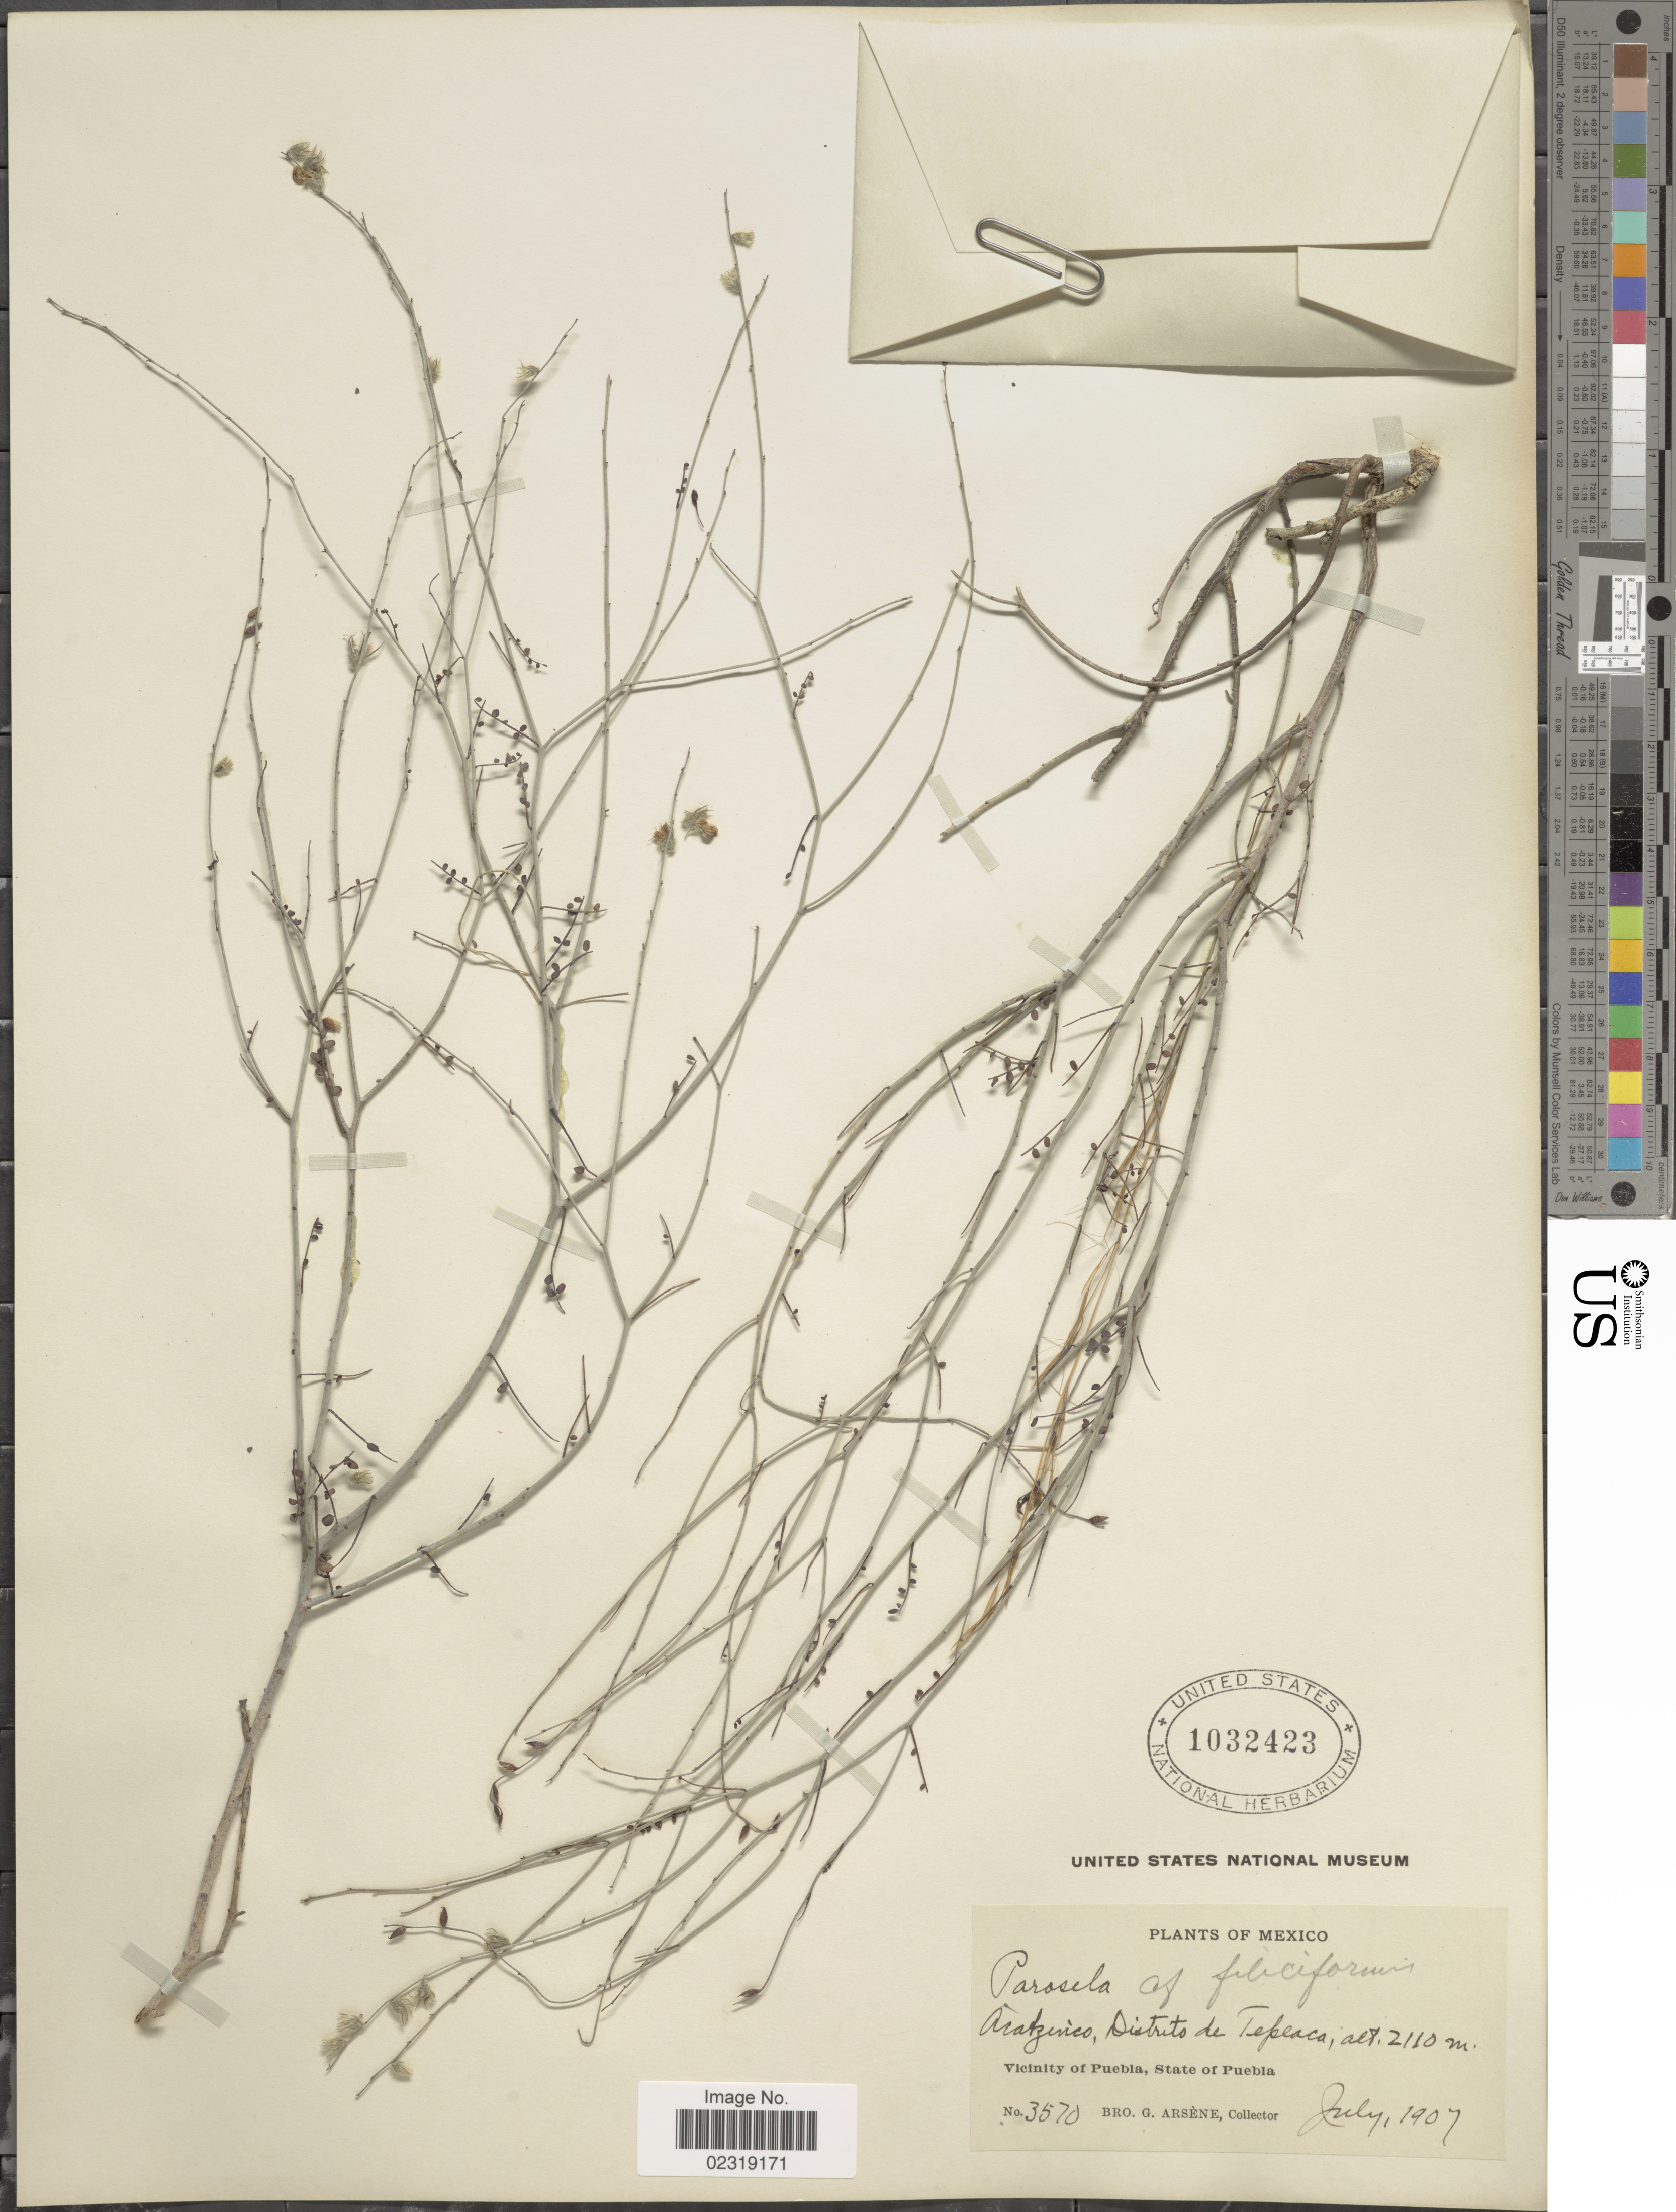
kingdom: Plantae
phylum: Tracheophyta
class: Magnoliopsida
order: Fabales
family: Fabaceae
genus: Dalea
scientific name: Dalea filiciformis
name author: B.L. Rob. & Greenm.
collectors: Bro. G. Arsène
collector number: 3570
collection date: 1907-07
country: Mexico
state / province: Puebla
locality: Acatzinco, Distrito de Tepeaca [Acatzingo, Tepeaca District] - Vicinity of Puebla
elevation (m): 2110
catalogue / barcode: US 1032423